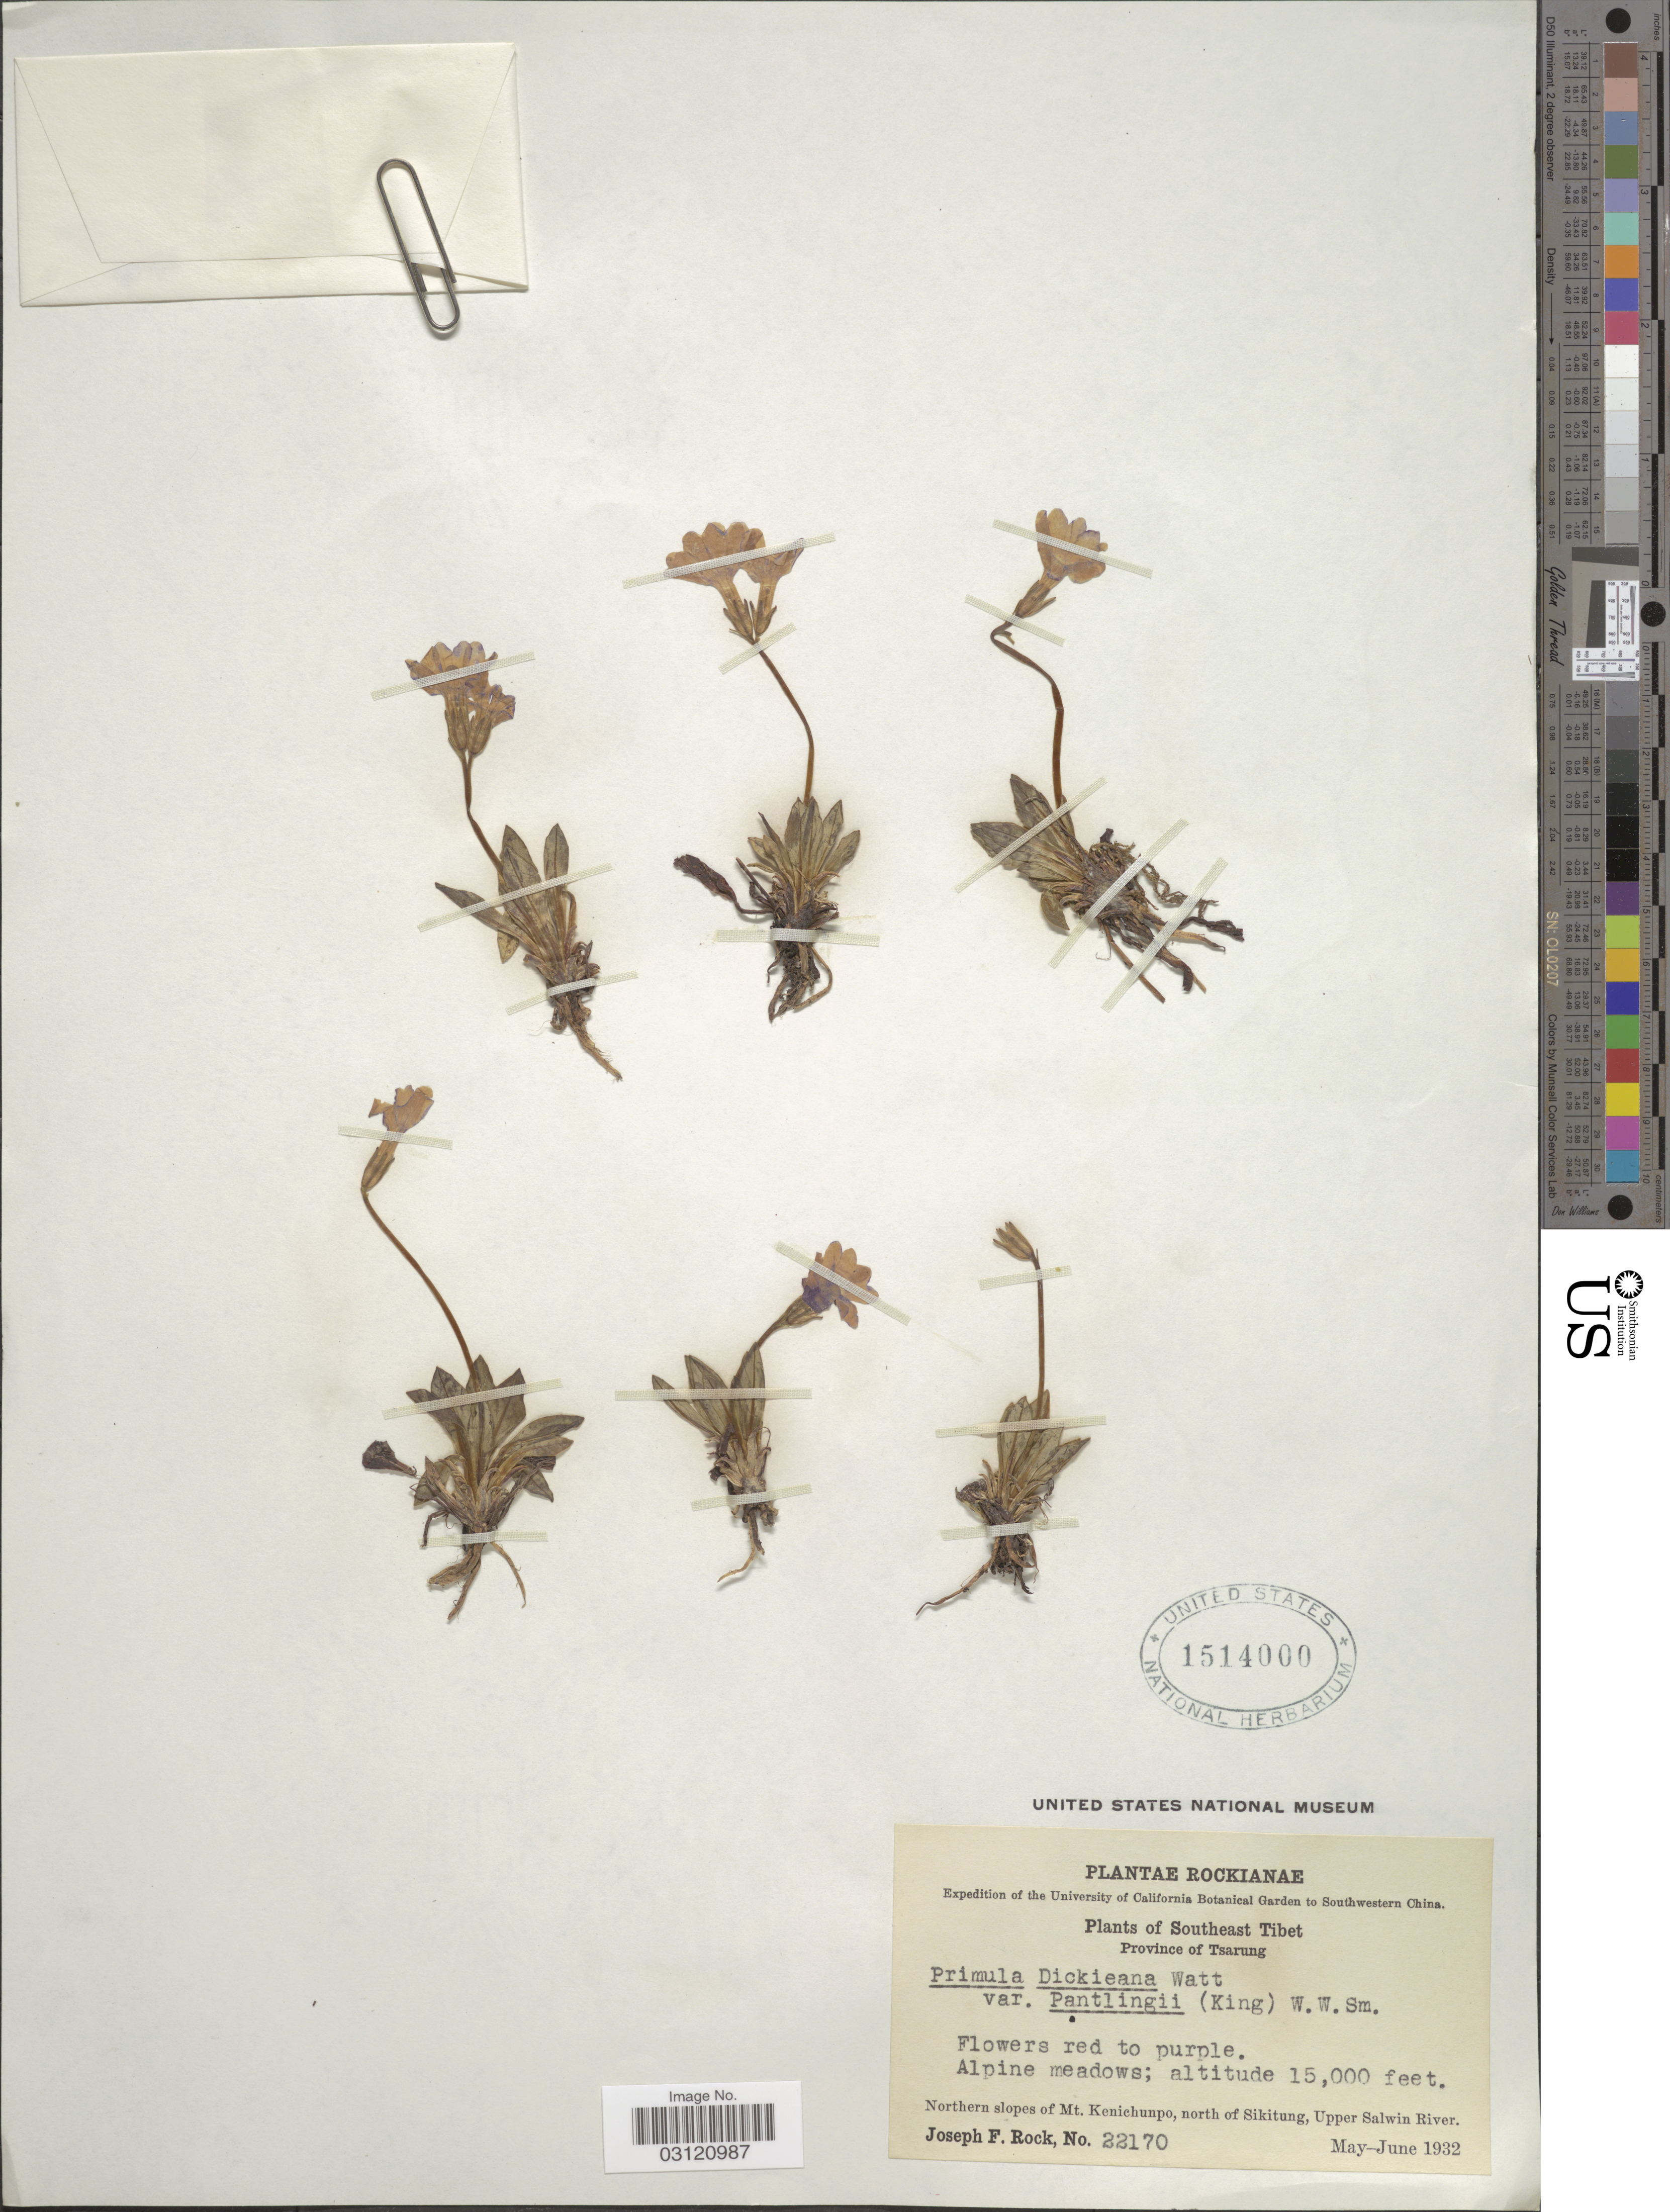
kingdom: Plantae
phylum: Tracheophyta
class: Magnoliopsida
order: Ericales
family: Primulaceae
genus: Primula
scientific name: Primula dickieana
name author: Watt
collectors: J. F. Rock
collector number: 22170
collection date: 1932-05/1932-06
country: China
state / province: Xizang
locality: Southwestern China. Southeast Tibet. Province of Tsarung. Northern slopes of Mt. Kenichunpo, north of Sikitung, Upper Salwin River.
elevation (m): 4572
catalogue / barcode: US 1514000